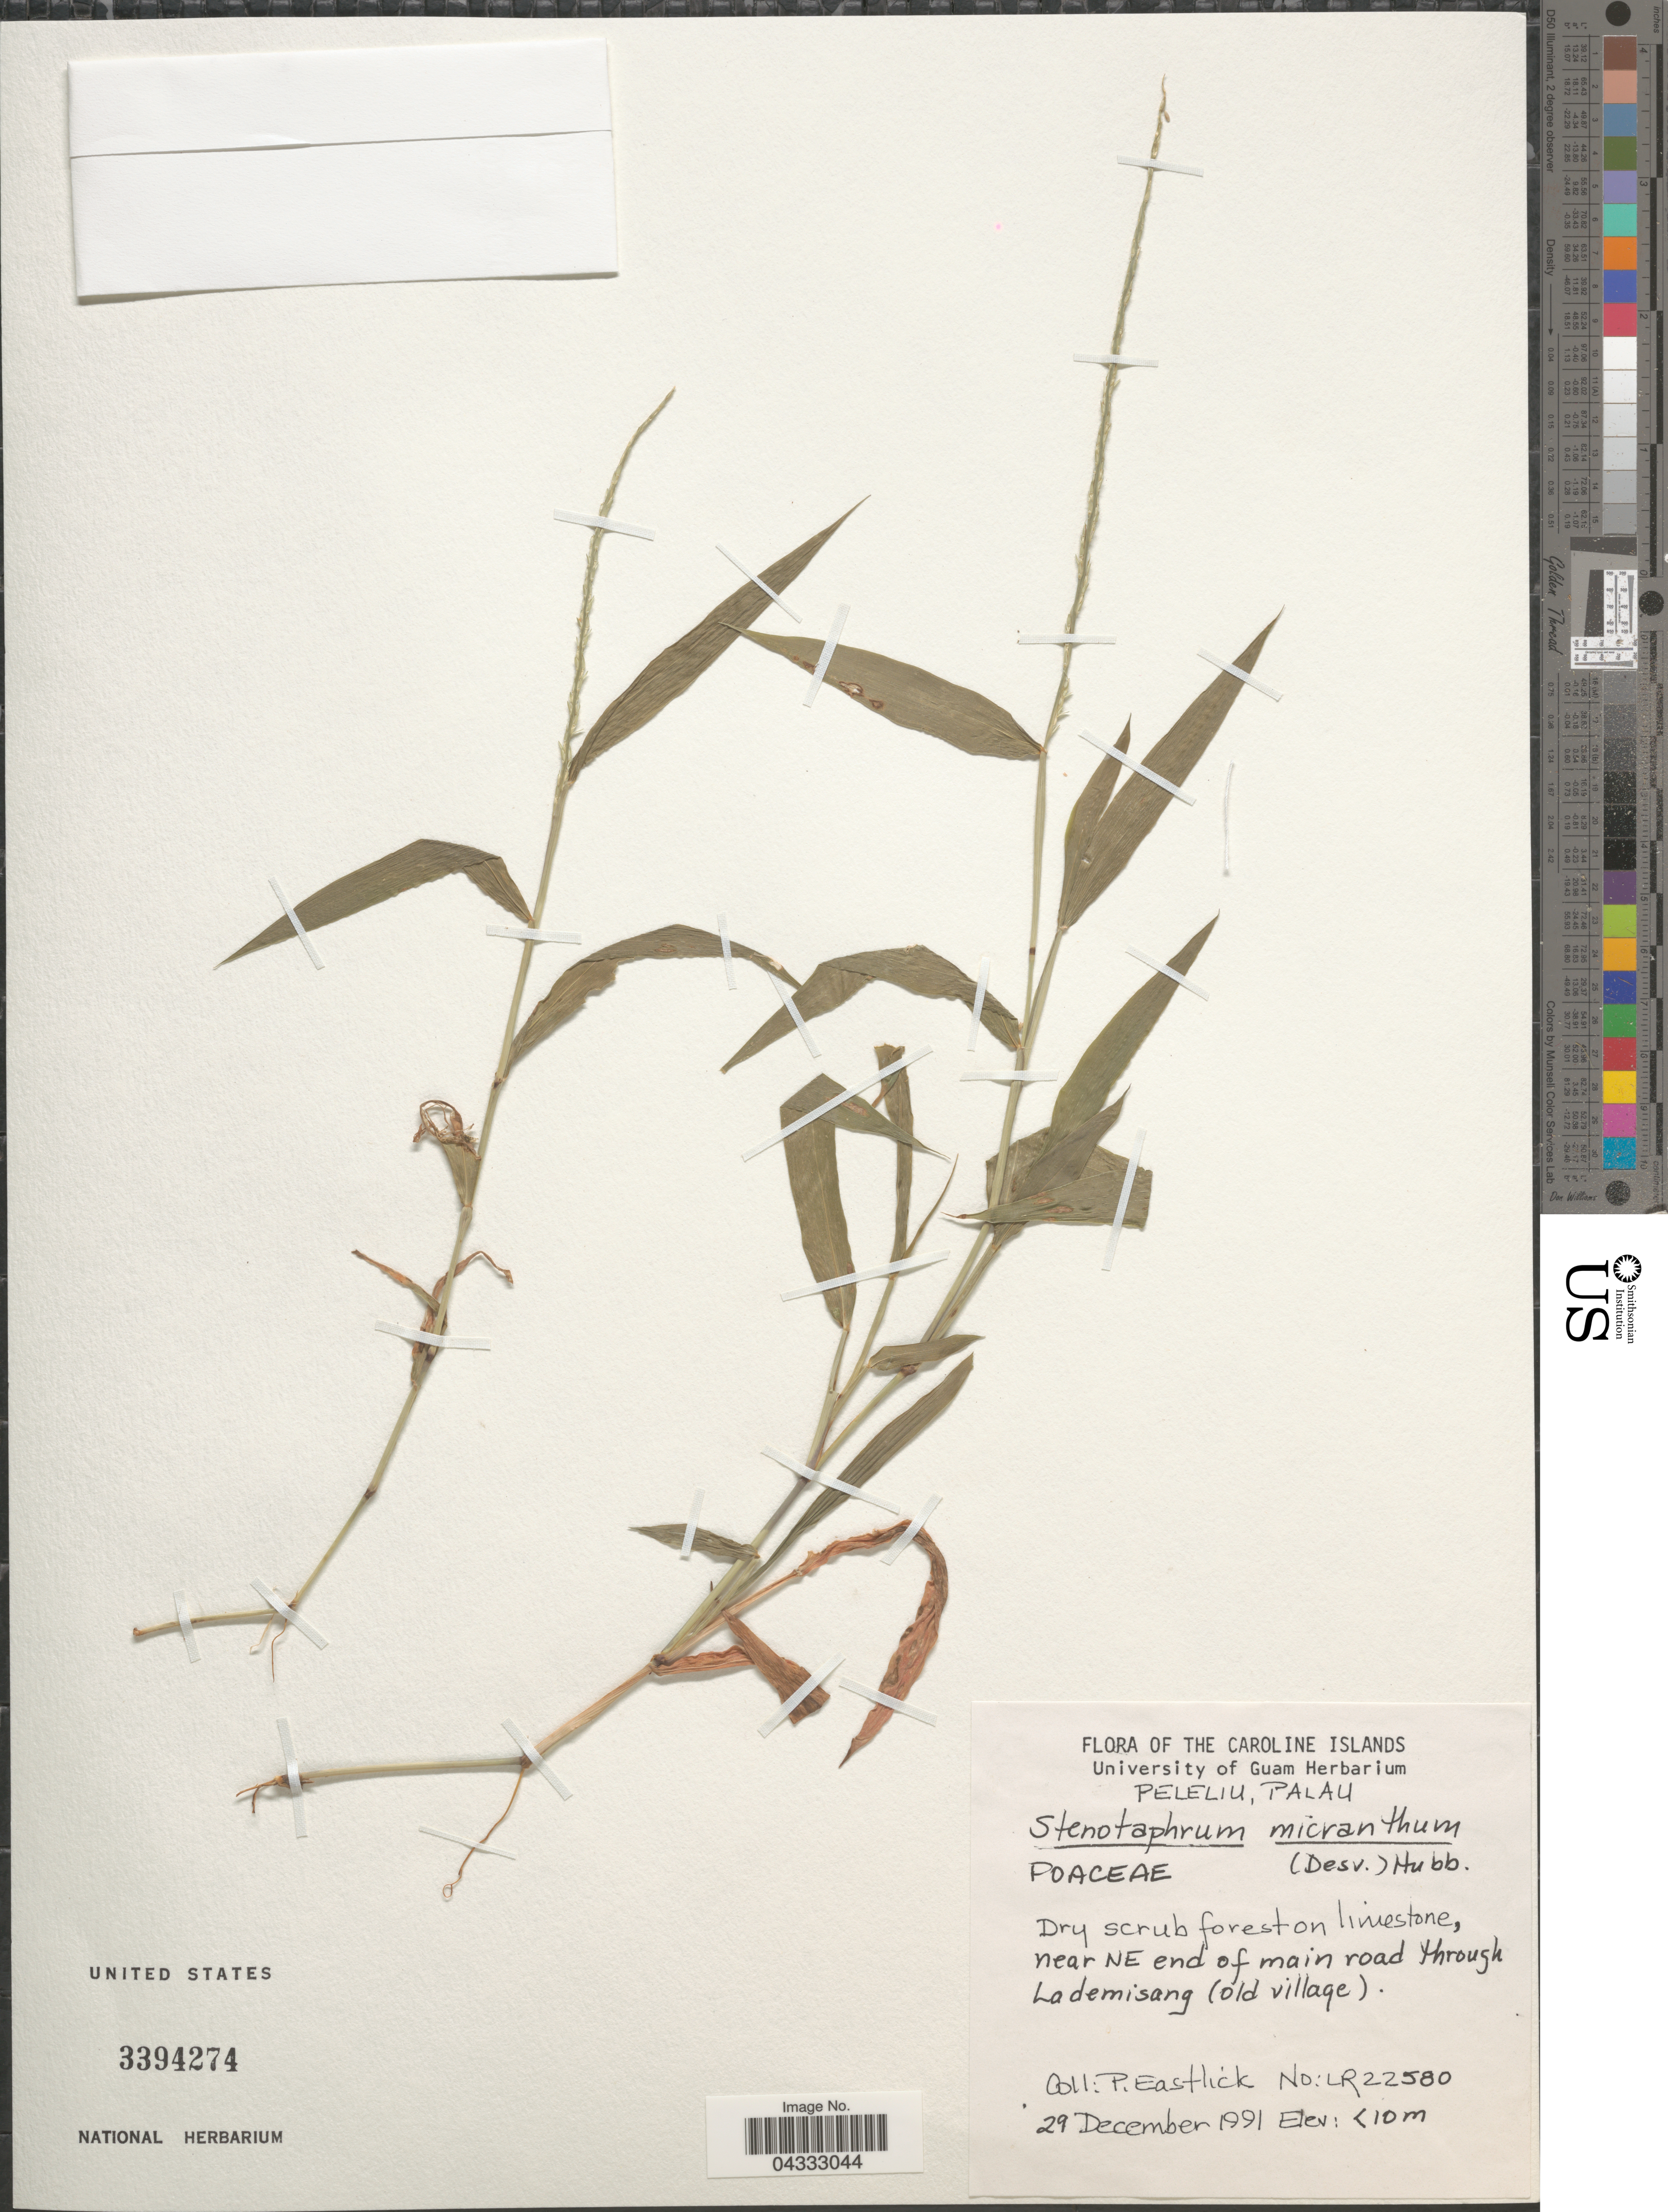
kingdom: Plantae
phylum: Tracheophyta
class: Liliopsida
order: Poales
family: Poaceae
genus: Stenotaphrum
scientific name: Stenotaphrum micranthum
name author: (Desv.) C.E. Hubb.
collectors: P. Eastlick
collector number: LR22580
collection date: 1991-12-29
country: Palau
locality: The Caroline Islands. Peleliu, Palau. Dry scrub forest on limestone, near NE end of main road through Lademisang (old village).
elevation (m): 10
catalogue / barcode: US 3394274